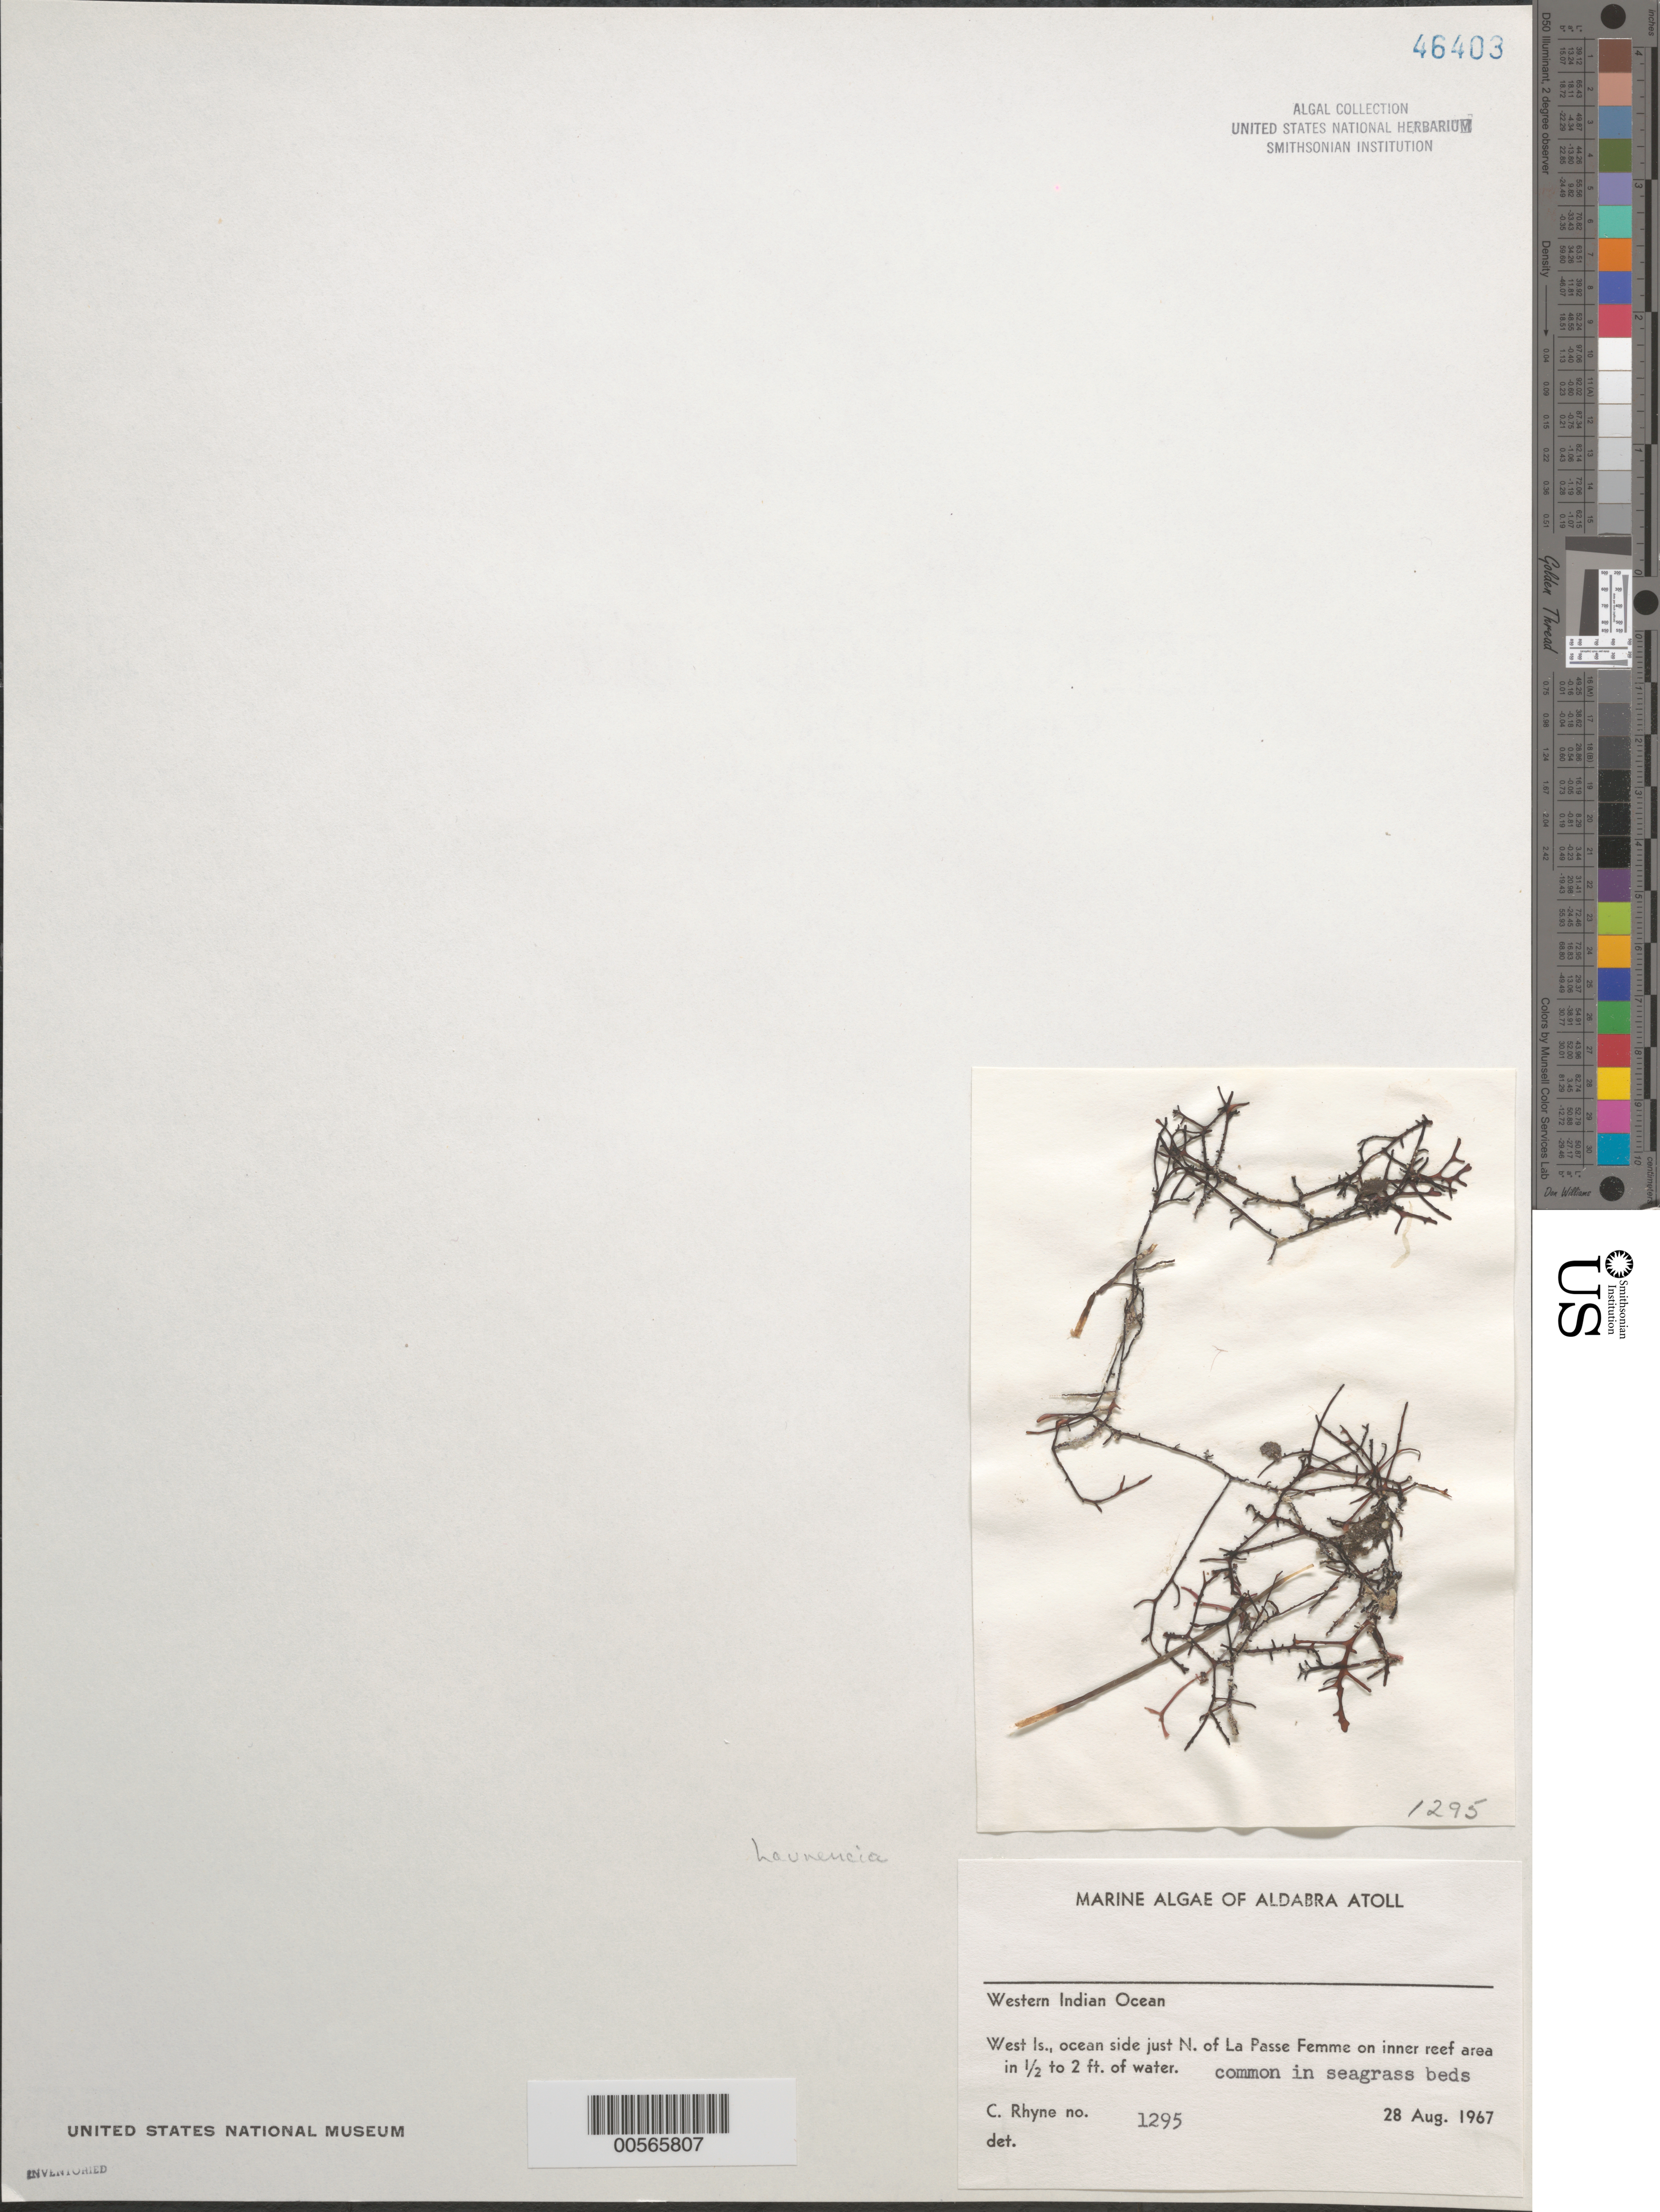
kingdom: Plantae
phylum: Rhodophyta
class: Florideophyceae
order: Ceramiales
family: Rhodomelaceae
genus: Laurencia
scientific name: Laurencia sp.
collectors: C. Rhyne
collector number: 1295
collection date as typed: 28 Aug 1967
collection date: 1967-08-28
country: Seychelles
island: Aldabra Atoll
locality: West Islet, Just north of La Passe Femme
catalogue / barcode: US 46403